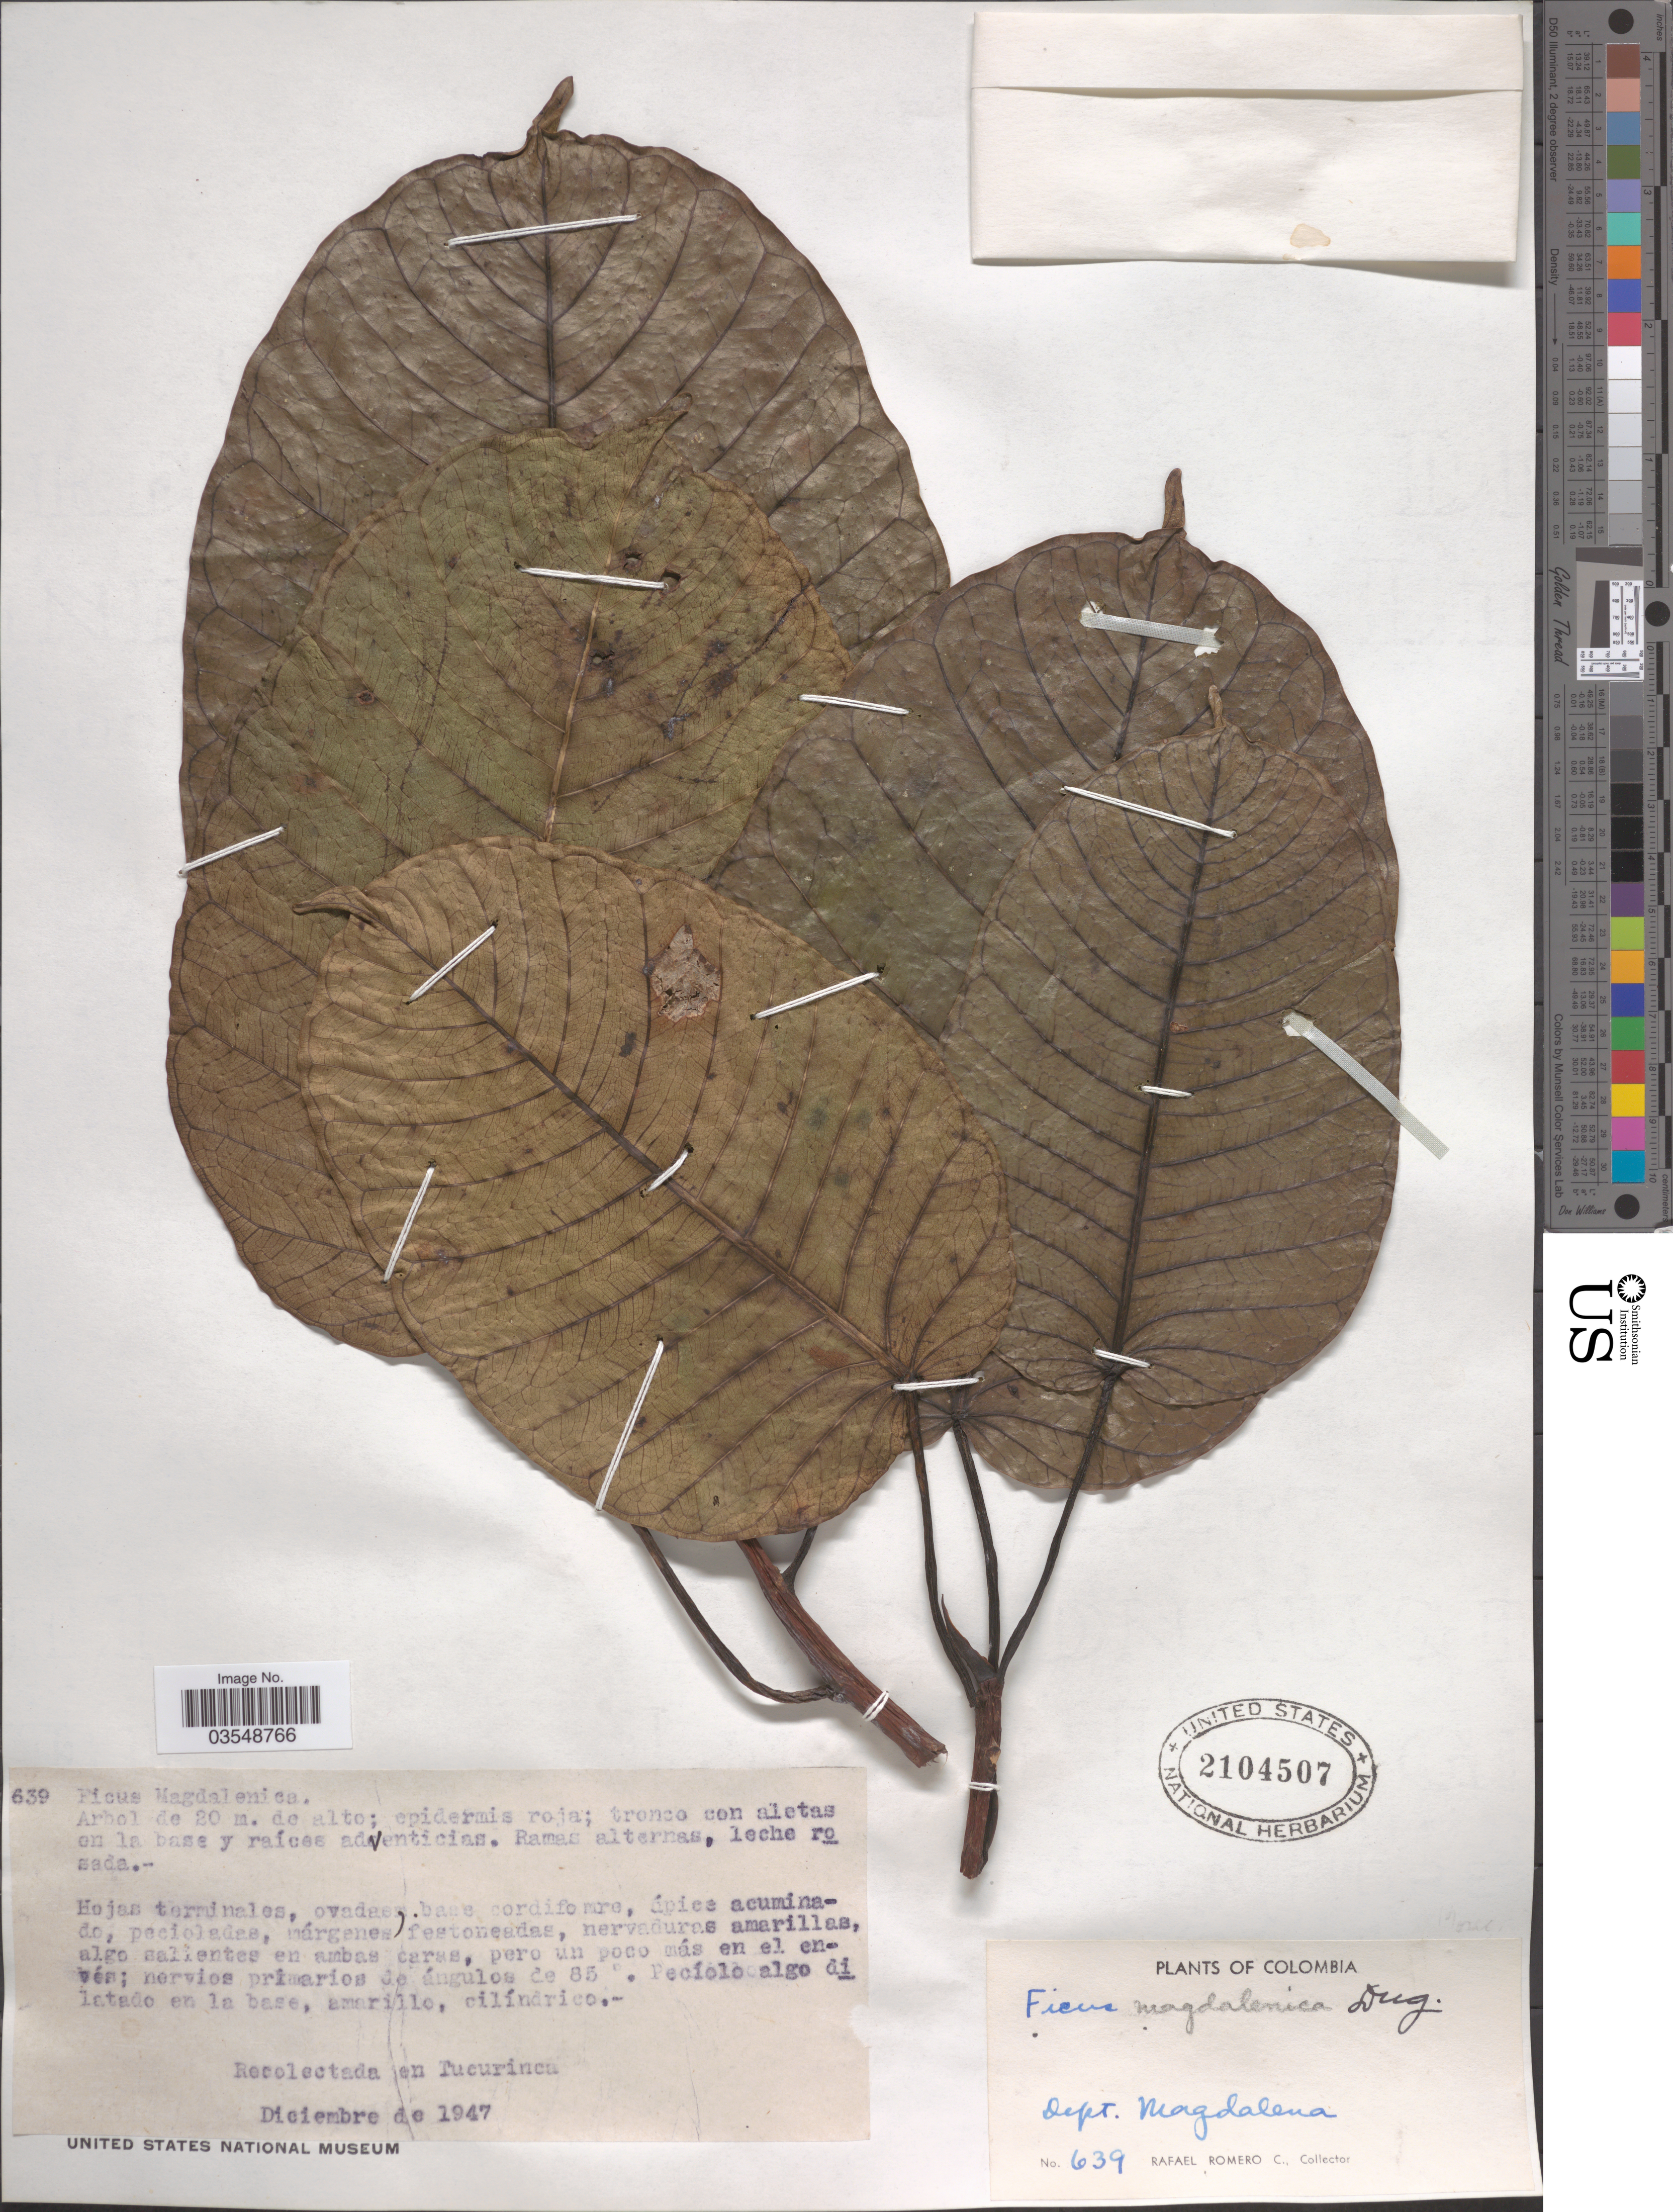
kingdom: Plantae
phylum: Tracheophyta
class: Magnoliopsida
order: Rosales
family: Moraceae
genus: Ficus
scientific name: Ficus magdalenica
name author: Dugand G.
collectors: R. Romero Castañeda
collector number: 639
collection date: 1947-12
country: Colombia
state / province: Magdalena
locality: Dept. Magdalena. Tucurinca.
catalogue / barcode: US 2104507